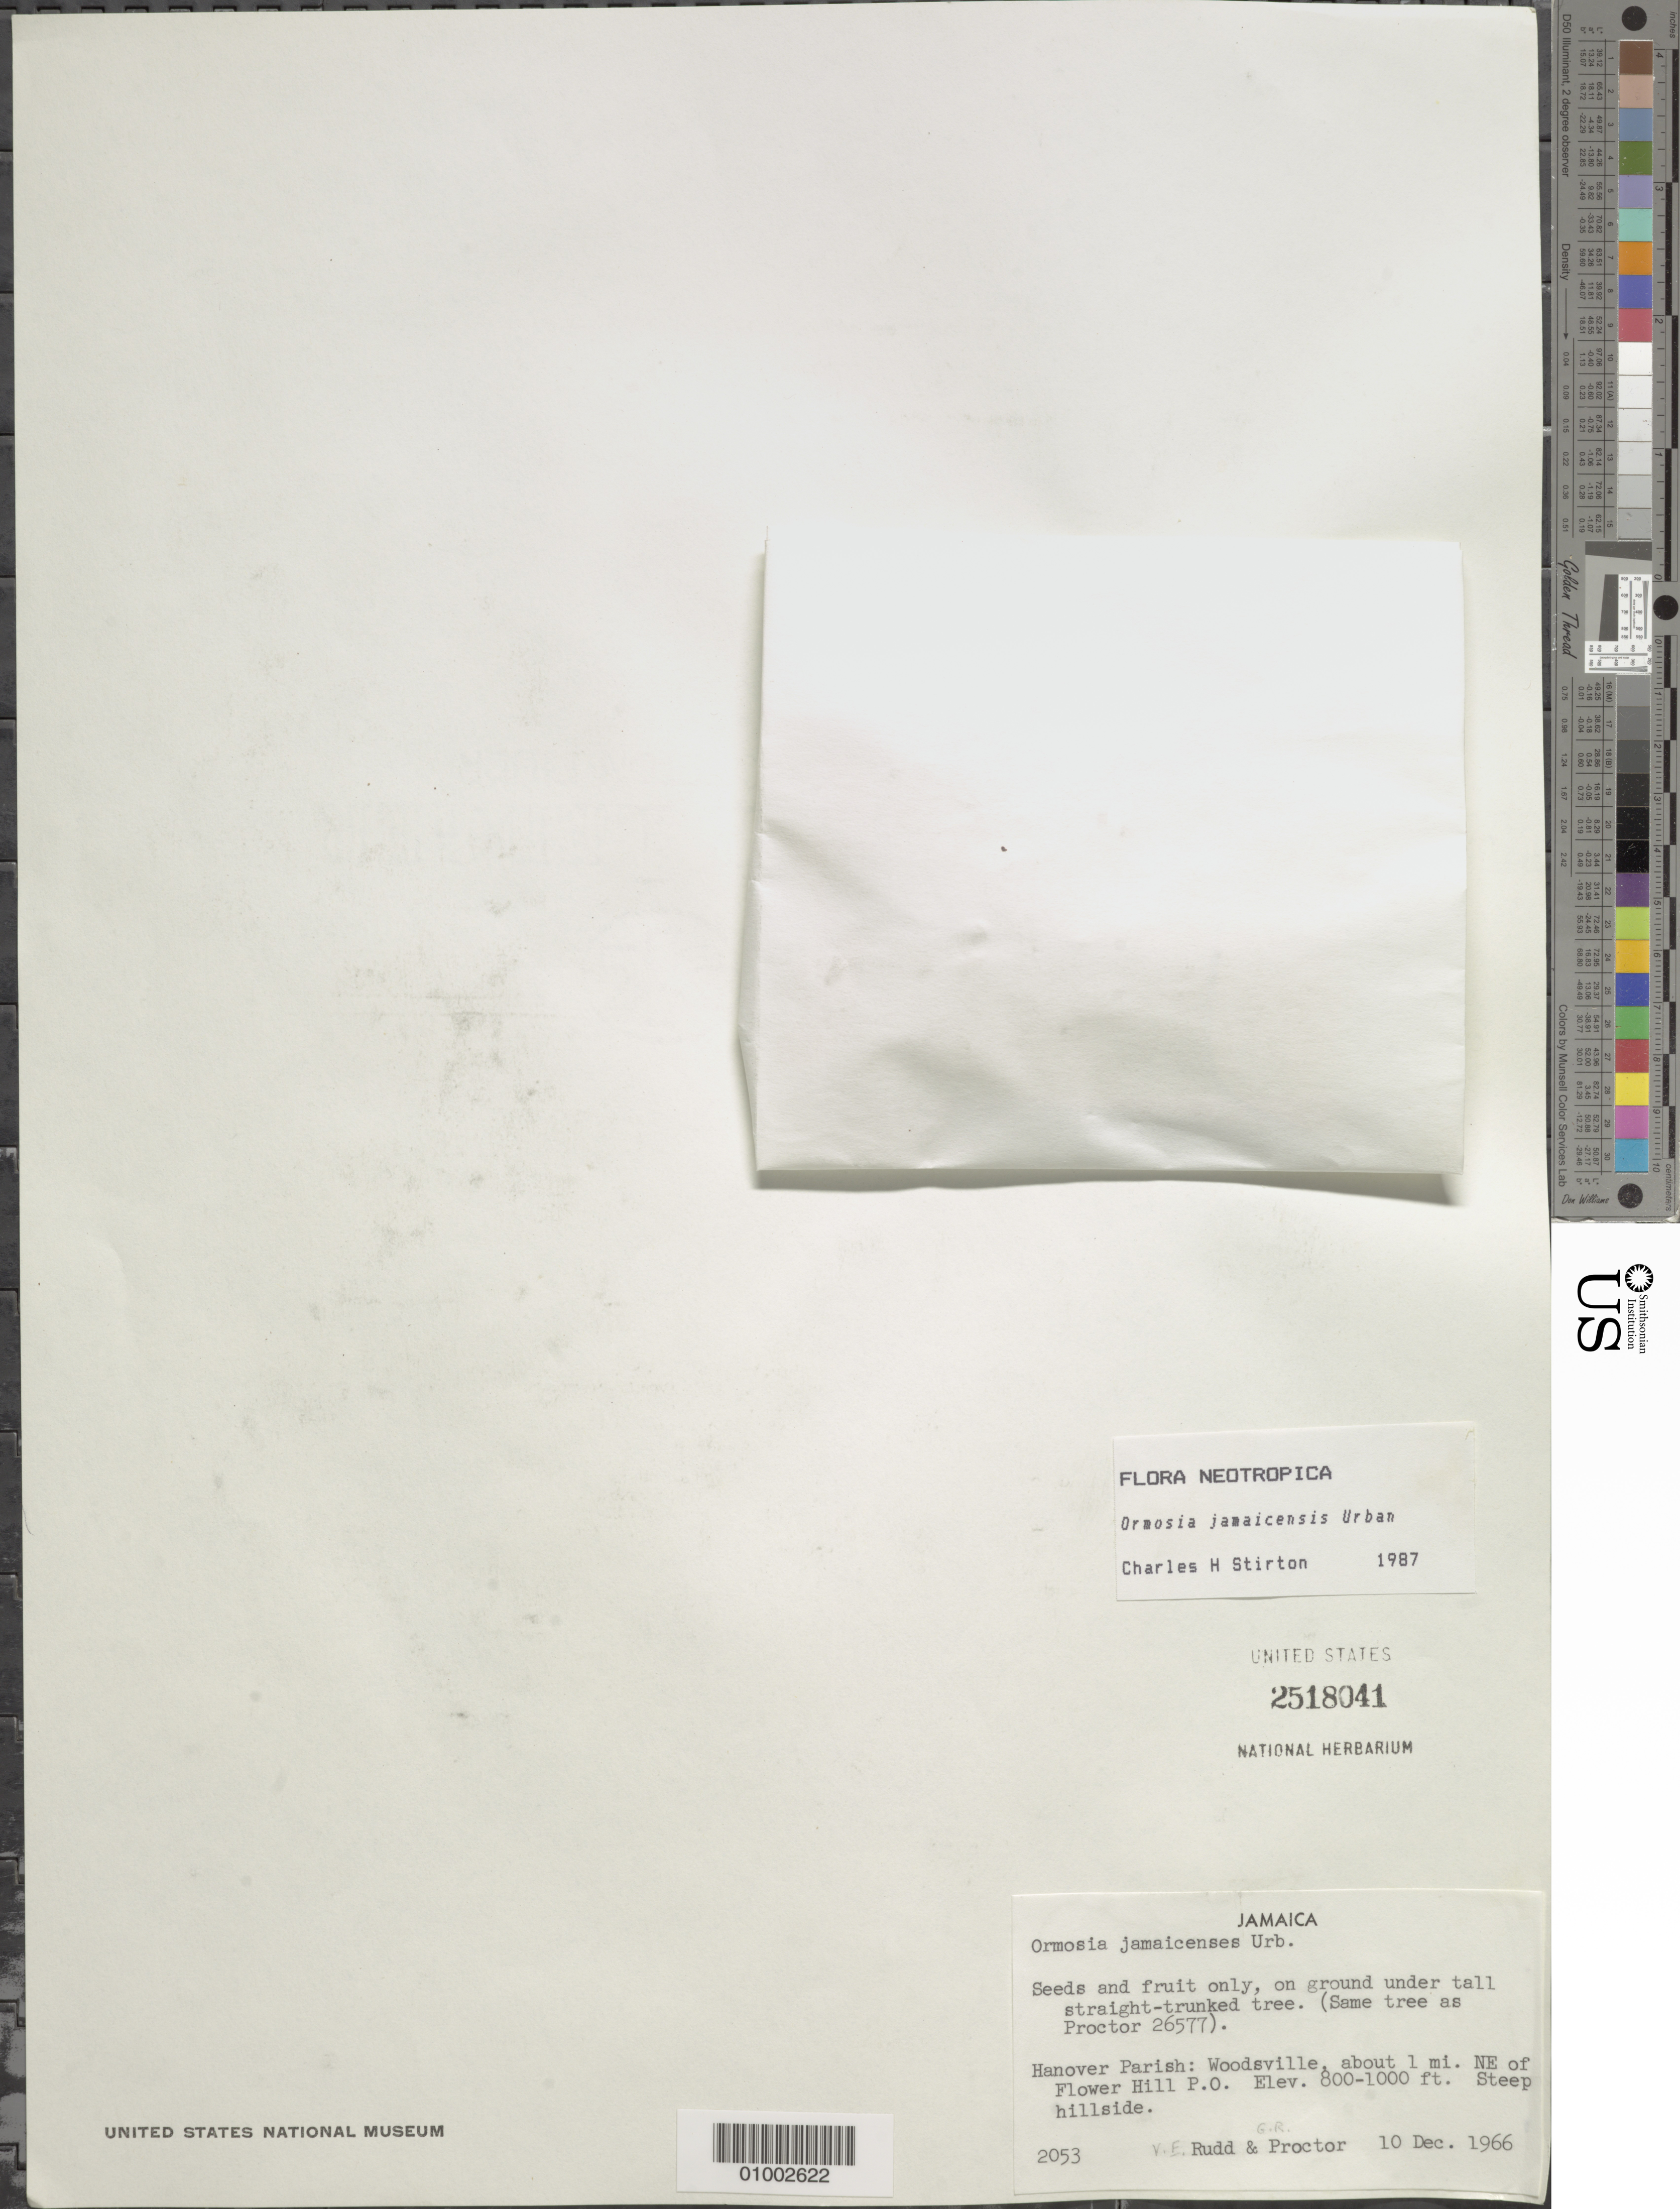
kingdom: Plantae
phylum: Tracheophyta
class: Magnoliopsida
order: Fabales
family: Fabaceae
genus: Ormosia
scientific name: Ormosia jamaicensis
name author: Urb.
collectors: V. E. Rudd & G. R. Proctor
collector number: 2053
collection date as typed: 10 Dec 1966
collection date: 1966-12-10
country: Jamaica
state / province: Hanover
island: Jamaica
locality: Woodsville. About 1 mile NE of Flower Hill P.O.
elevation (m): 244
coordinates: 0 N, 0 E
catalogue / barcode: US 2518041